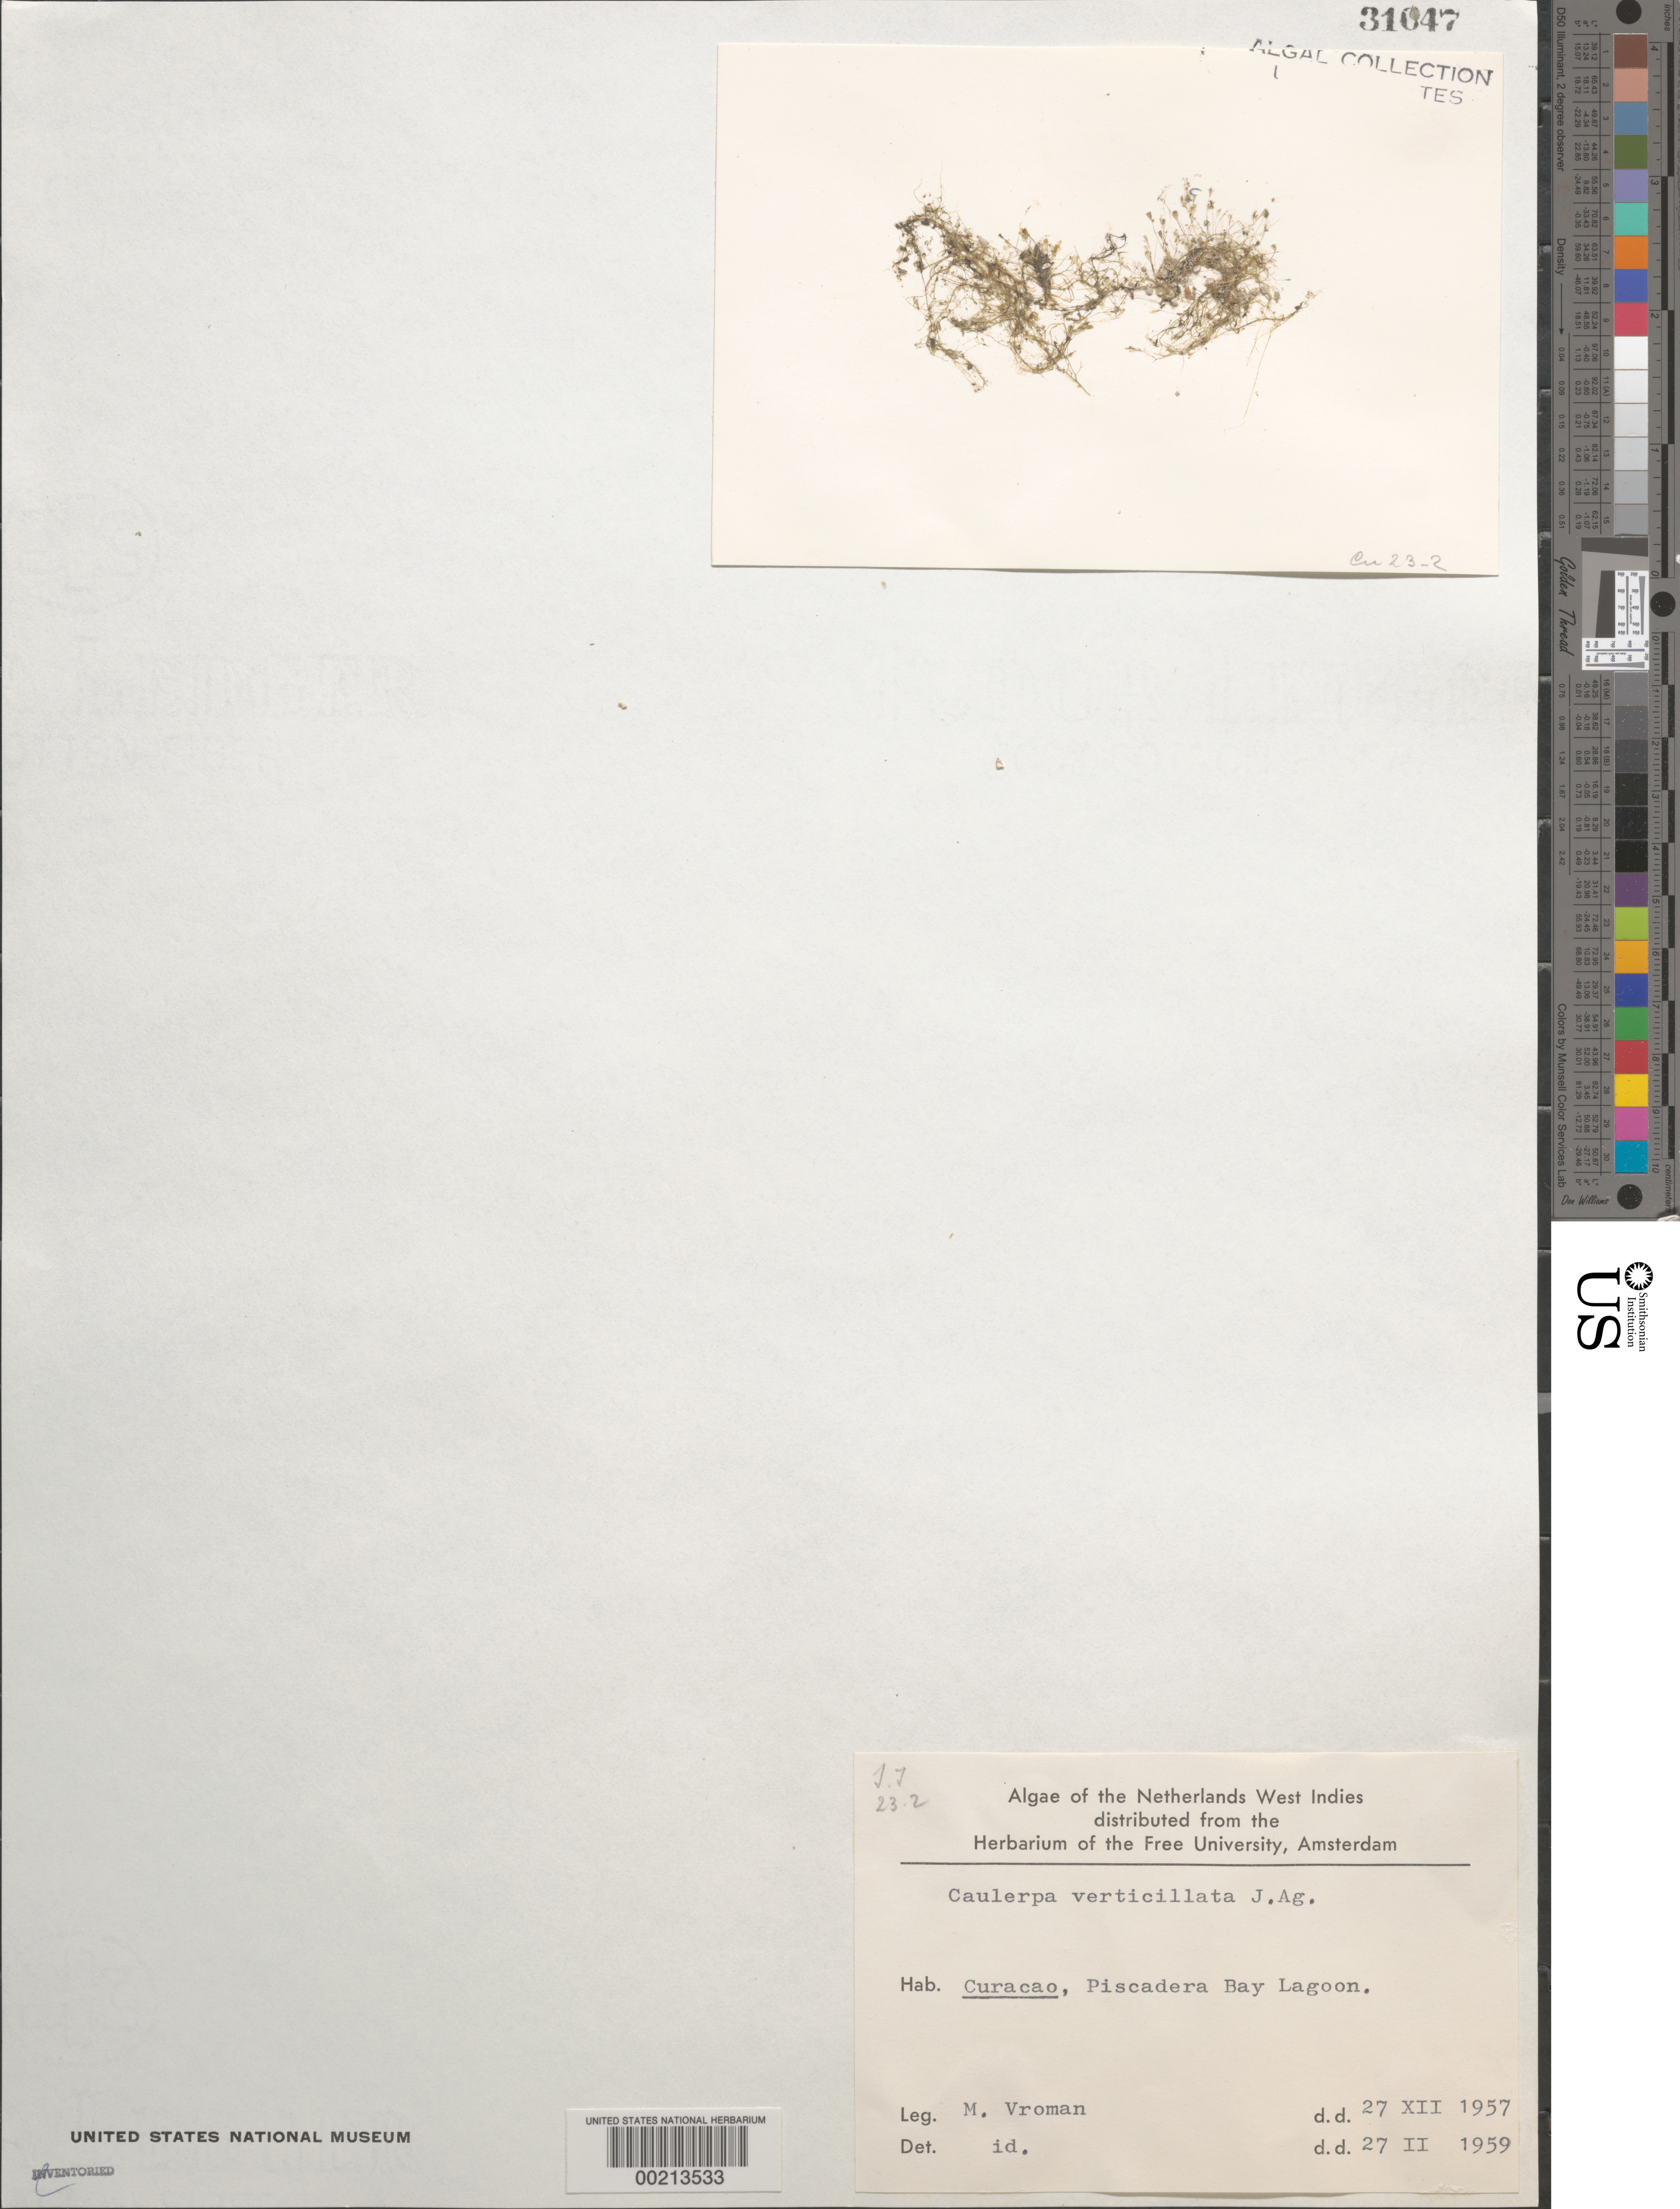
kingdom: Plantae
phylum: Chlorophyta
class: Ulvophyceae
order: Bryopsidales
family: Caulerpaceae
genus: Caulerpa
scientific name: Caulerpa verticillata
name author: J. Agardh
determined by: Vroman, M.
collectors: M. Vroman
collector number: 23-2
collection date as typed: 27 Dec 1957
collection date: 1957-12-27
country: Curaçao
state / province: ABC Islands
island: Curaçao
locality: Piscadera Bay lagoon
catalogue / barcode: US 31047